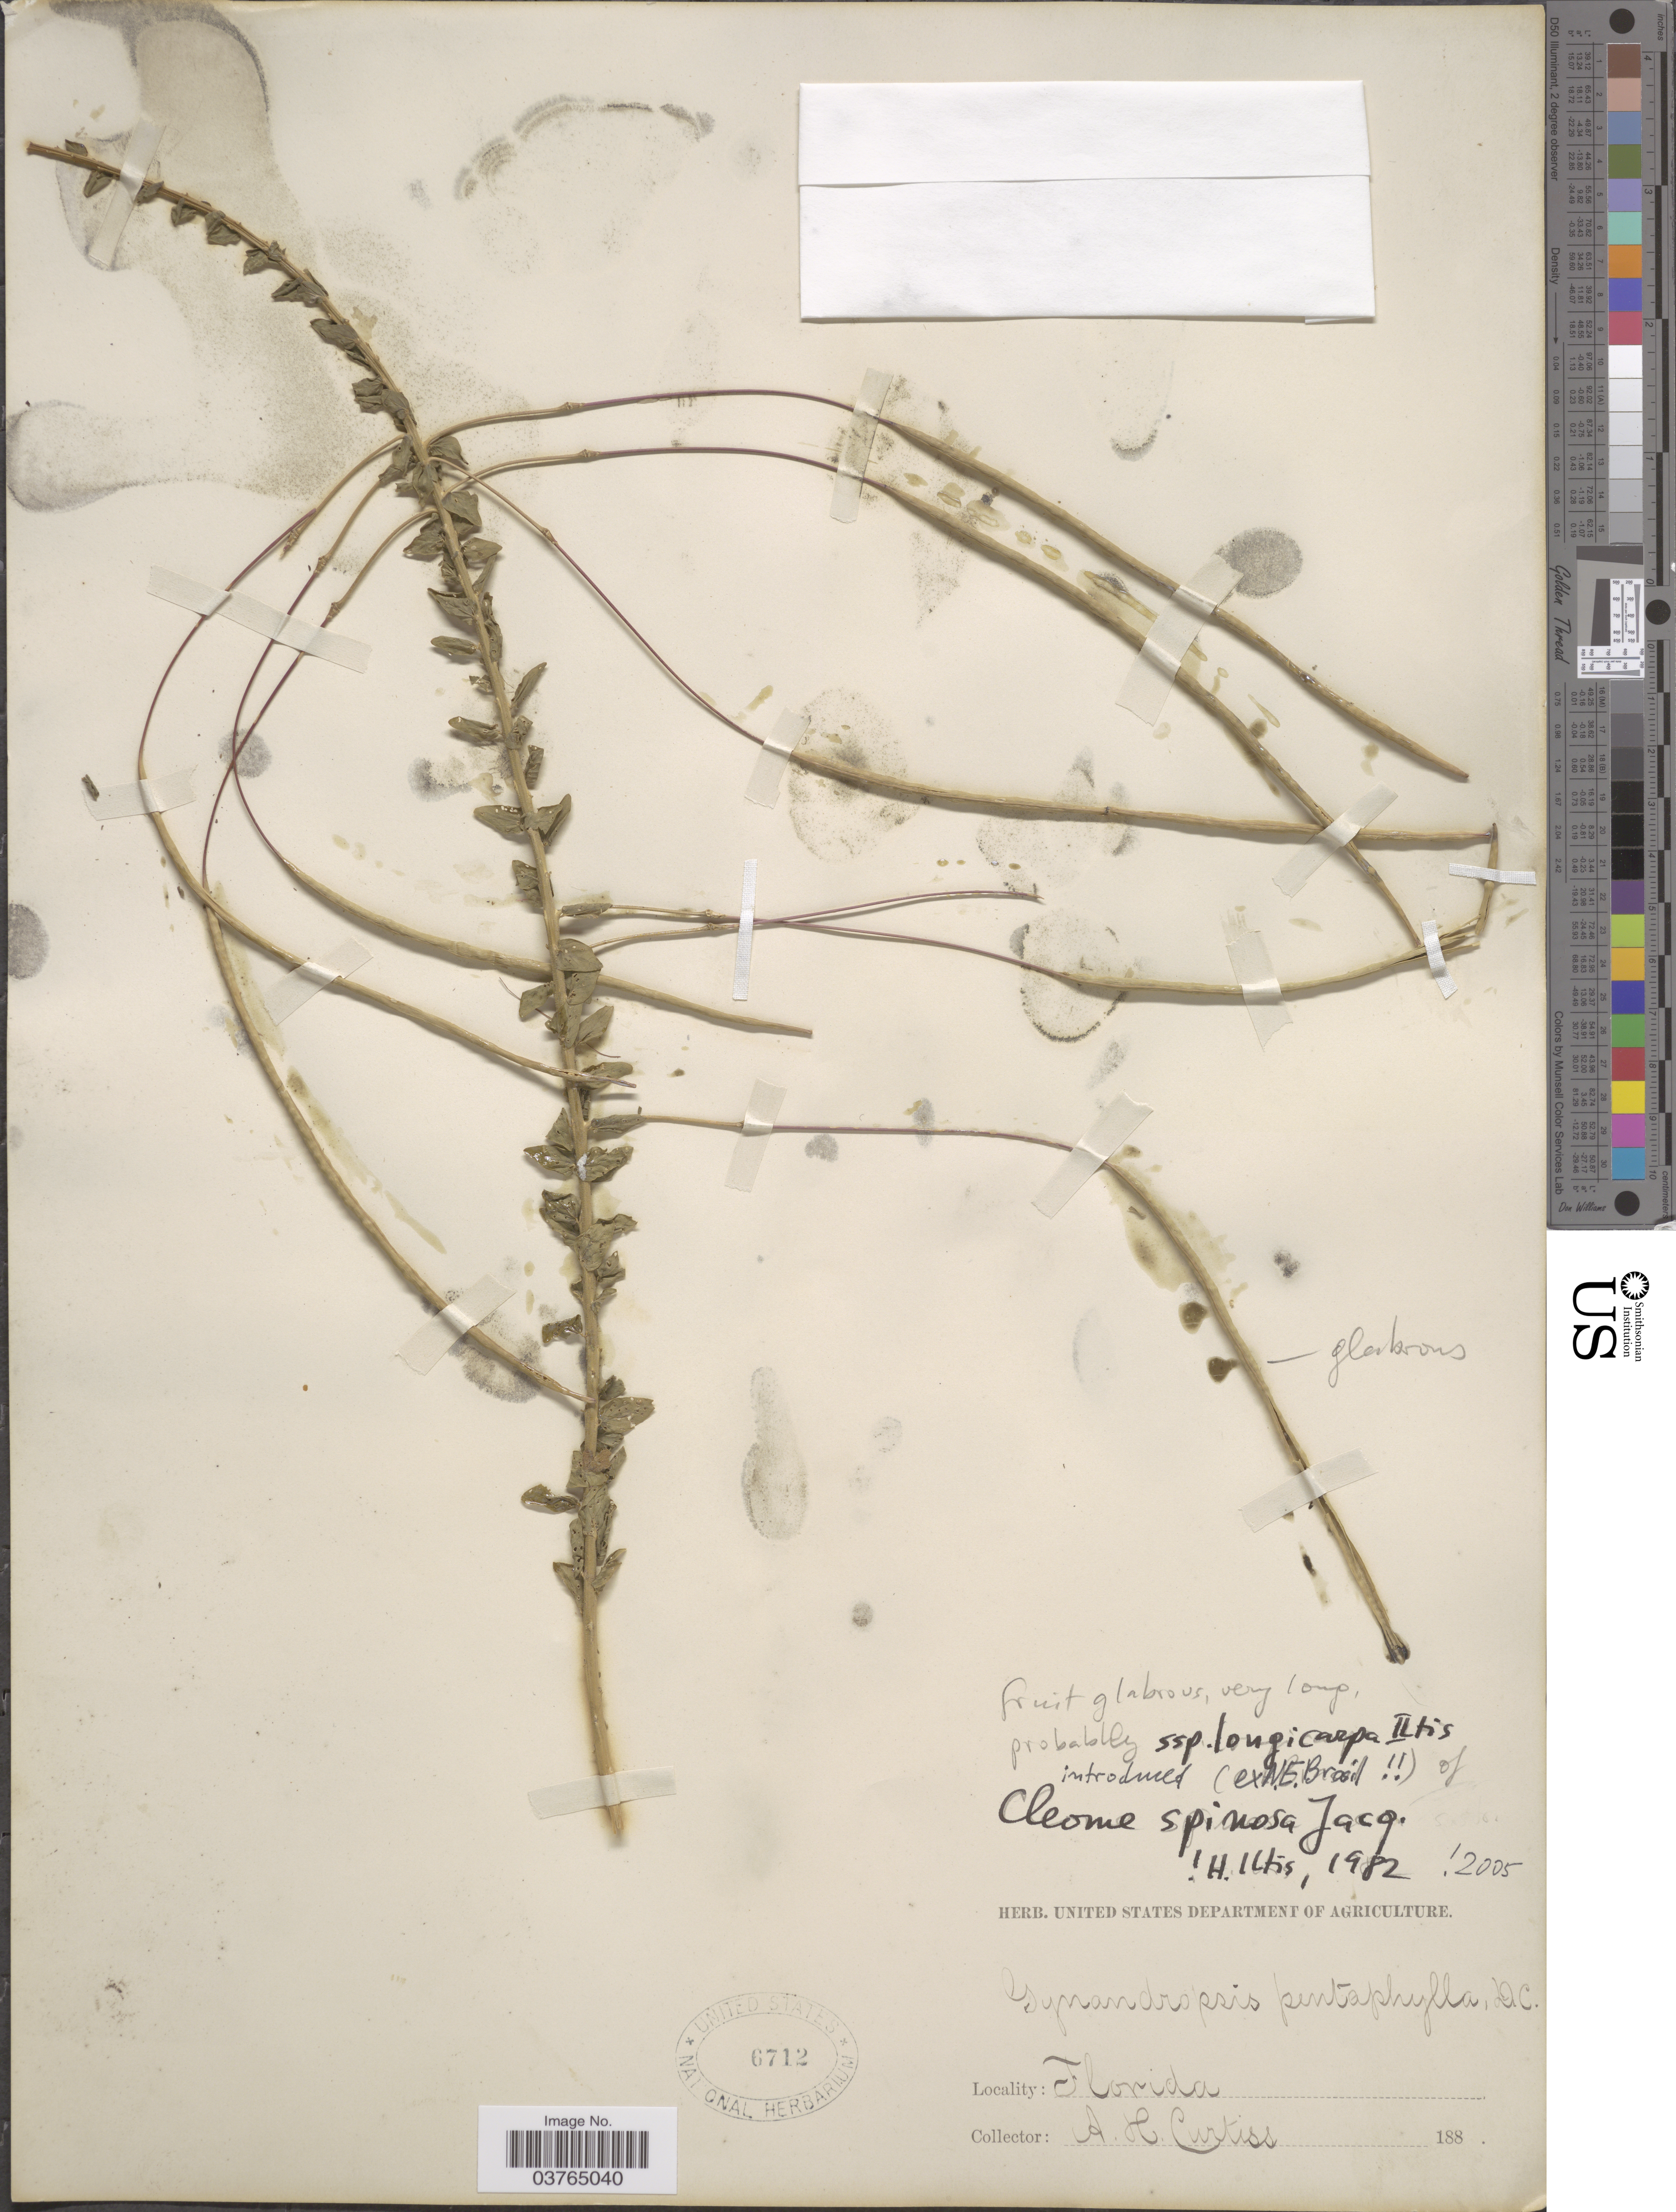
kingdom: Plantae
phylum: Tracheophyta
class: Magnoliopsida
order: Brassicales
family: Cleomaceae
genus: Tarenaya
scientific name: Tarenaya spinosa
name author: (Jacq.) Raf.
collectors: A. H. Curtiss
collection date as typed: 188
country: United States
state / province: Florida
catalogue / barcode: US 6712